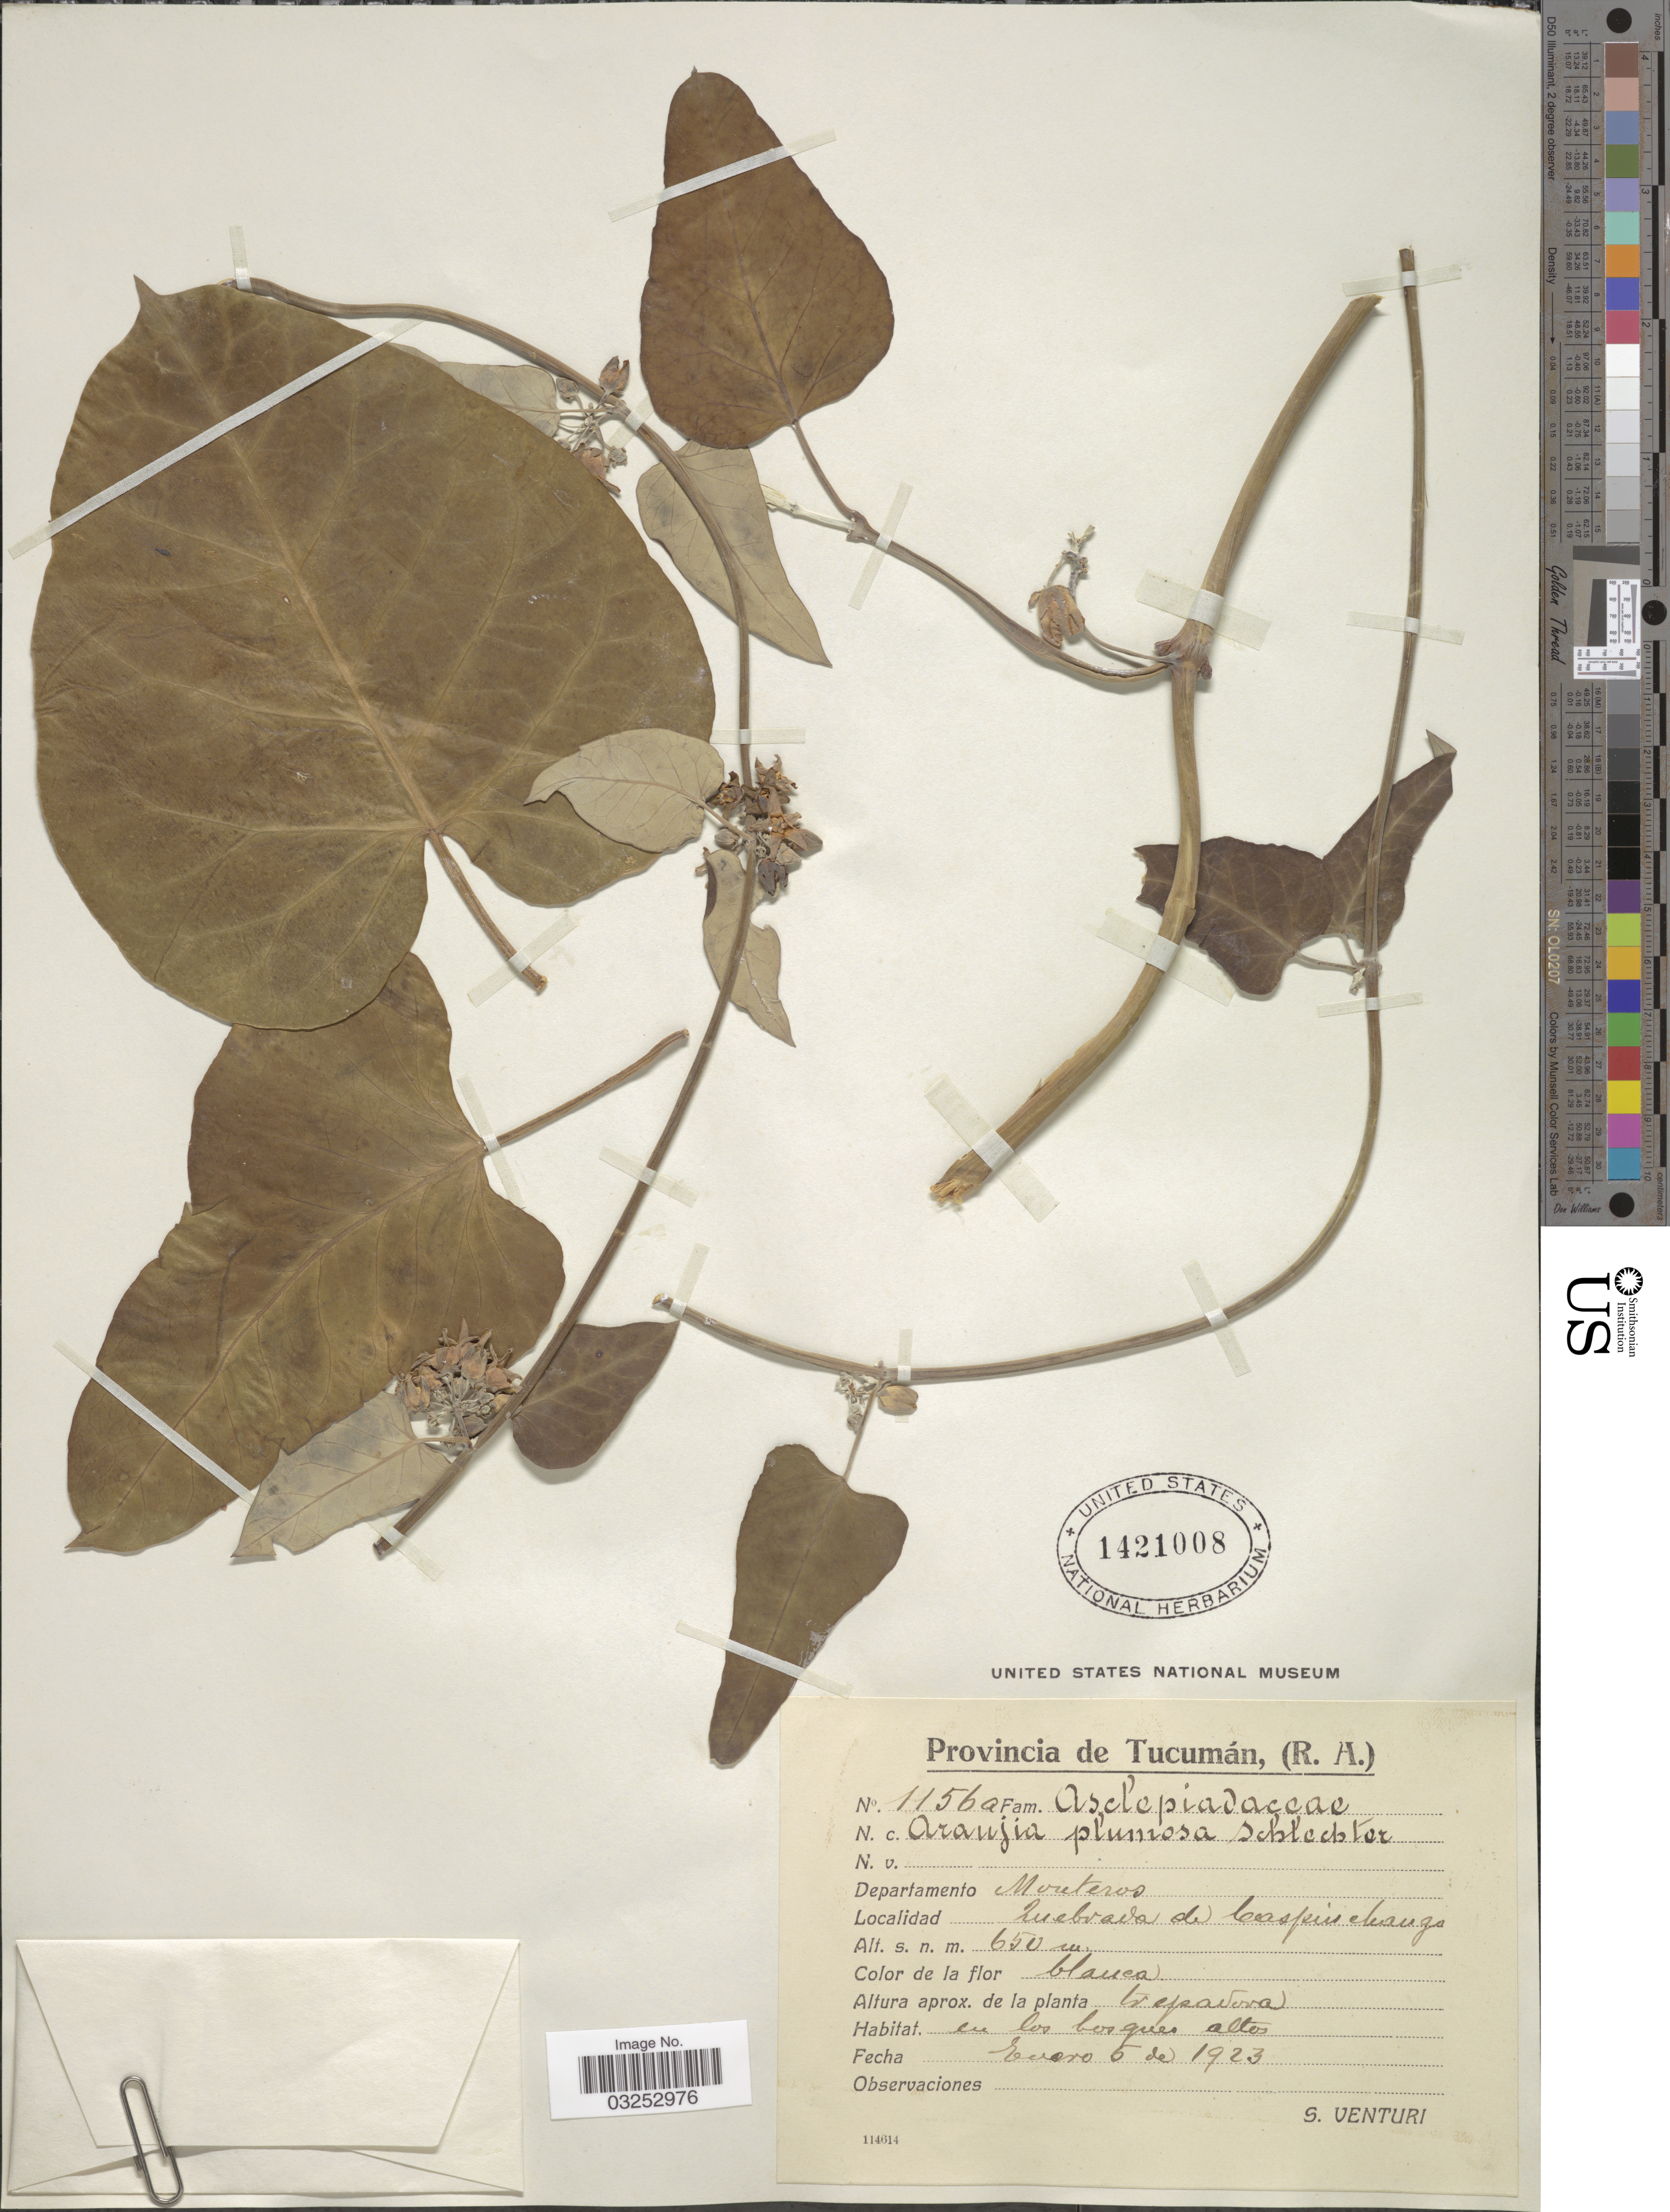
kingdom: Plantae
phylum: Tracheophyta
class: Magnoliopsida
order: Gentianales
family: Apocynaceae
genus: Araujia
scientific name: Araujia plumosa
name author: Schltr.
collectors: S. Venturi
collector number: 1156a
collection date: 1923-01-05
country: Argentina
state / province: Tucuman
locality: Provincia de Tucumán, (R.A.), Departamento Monteros, Quebrada de Caspinchango.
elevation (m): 650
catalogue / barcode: US 1421008